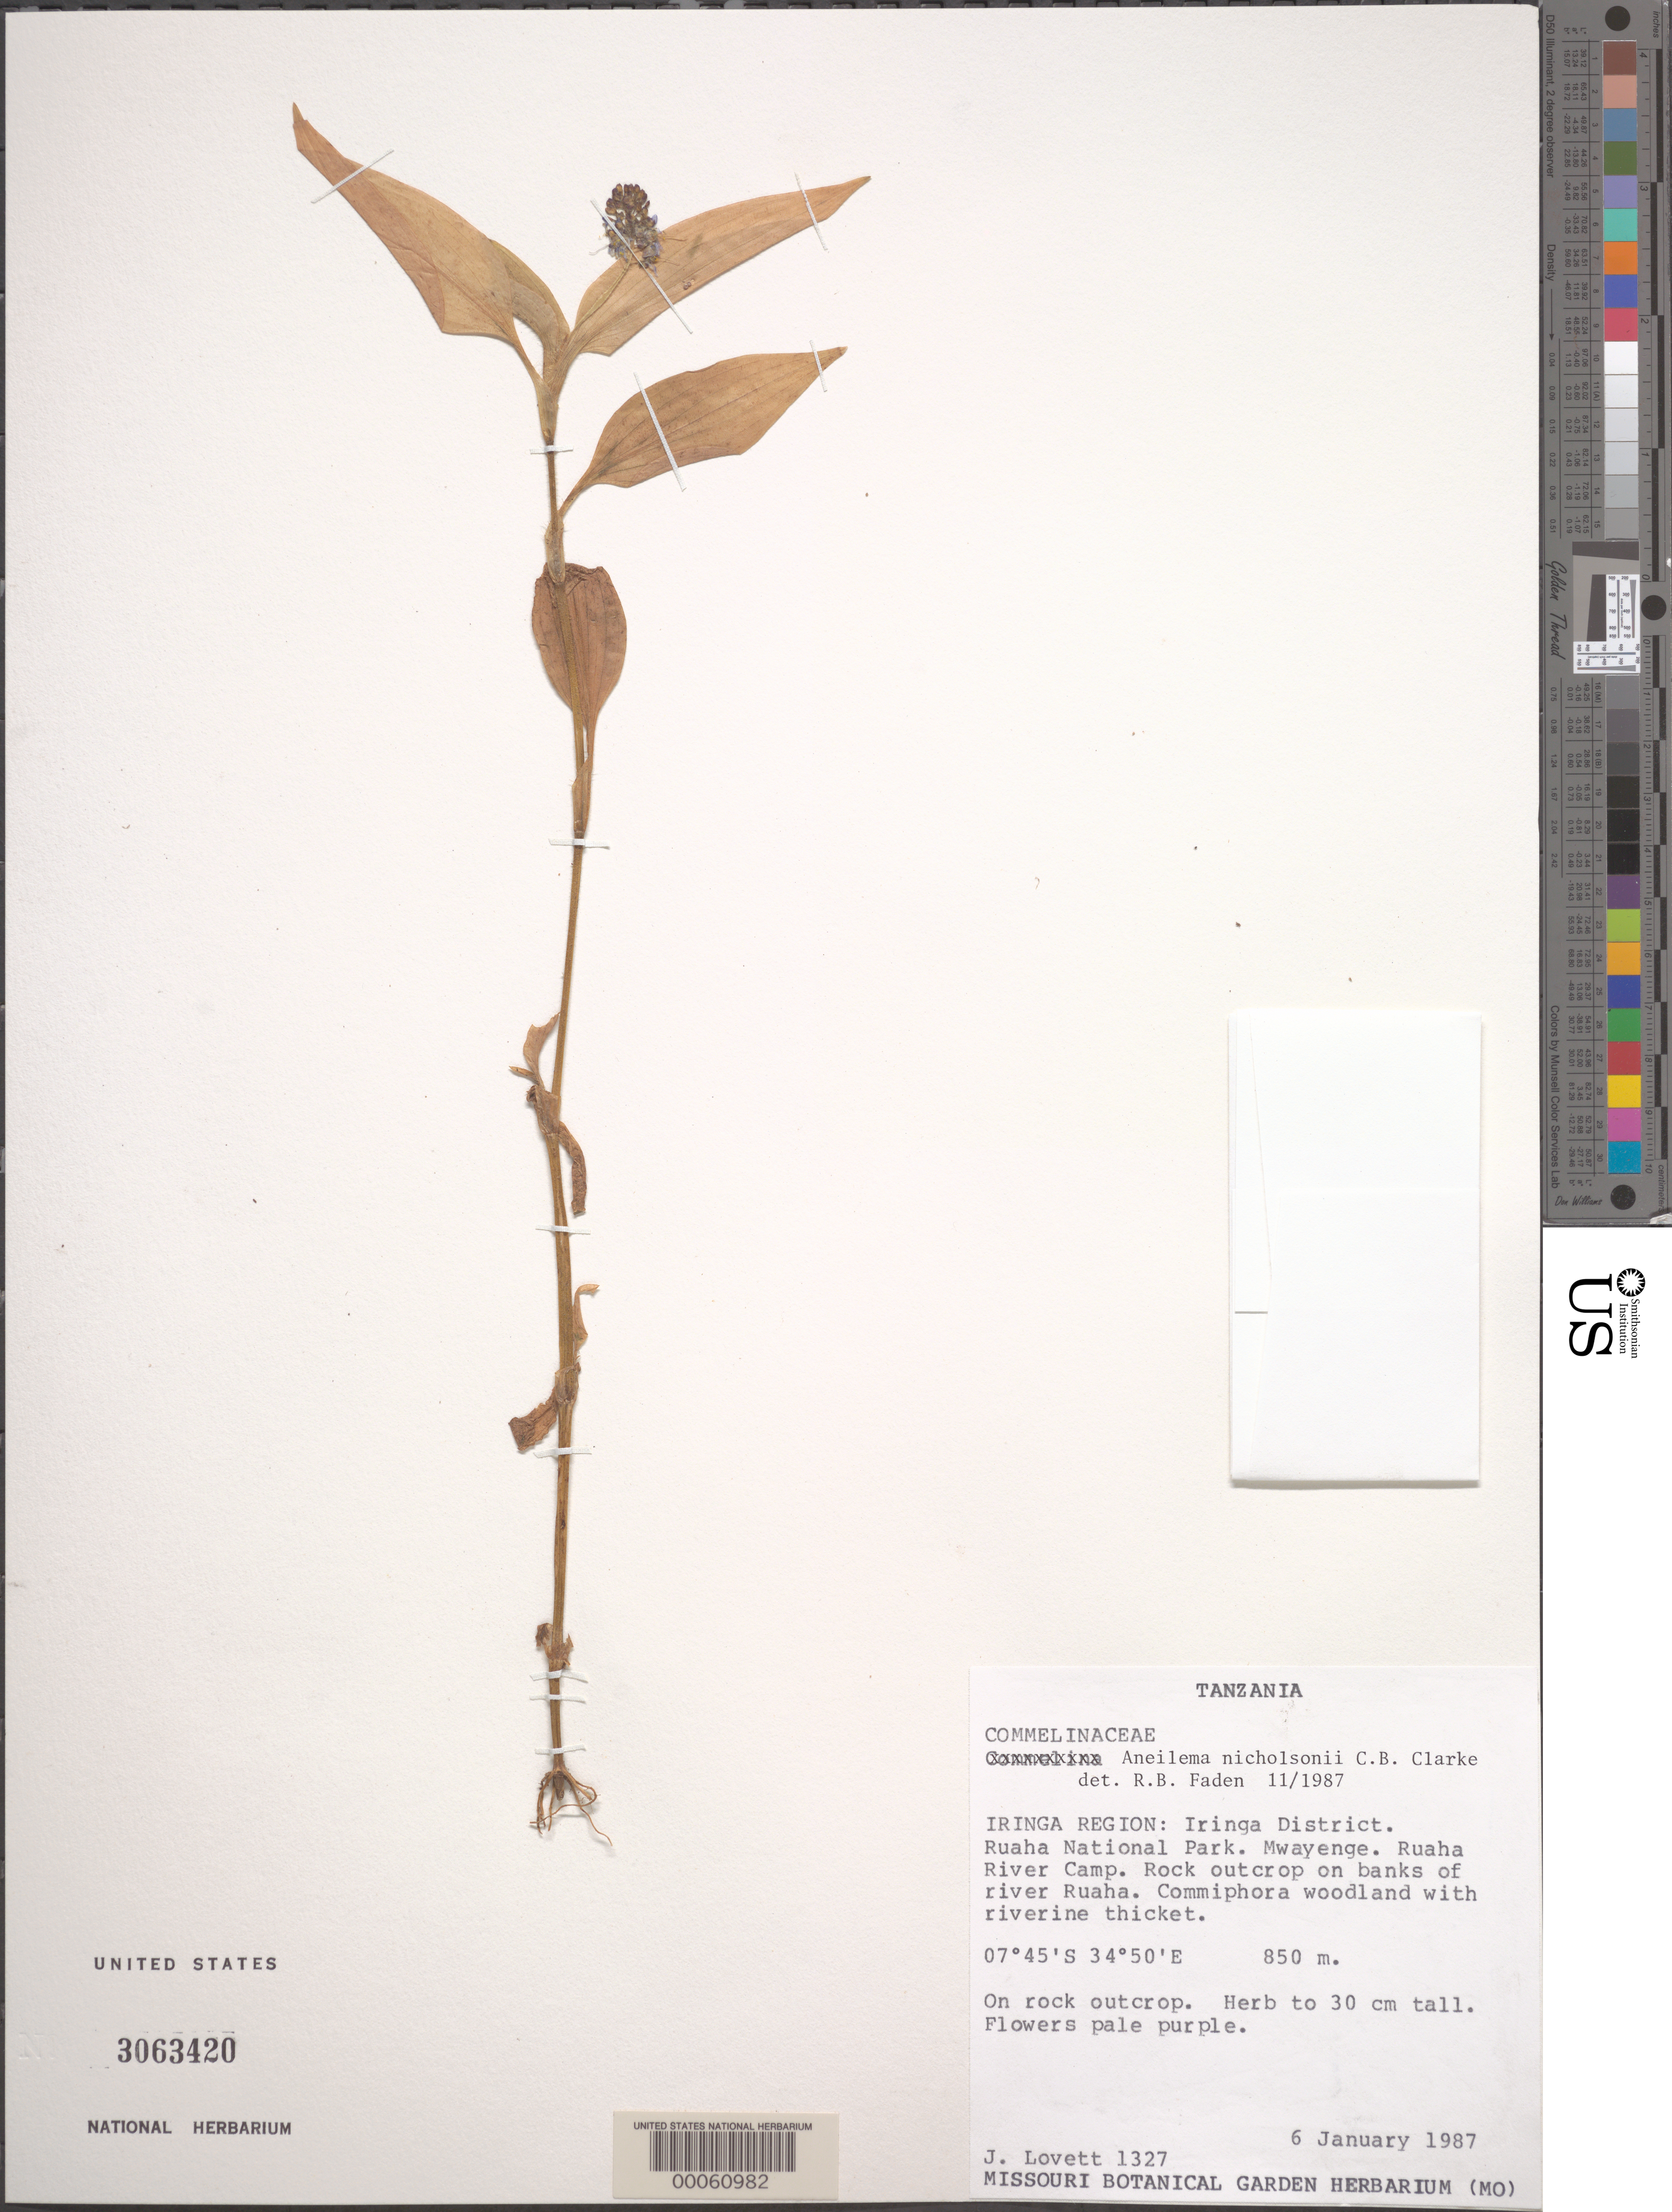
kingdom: Plantae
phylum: Tracheophyta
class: Liliopsida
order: Commelinales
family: Commelinaceae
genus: Aneilema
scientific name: Aneilema nicholsonii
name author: C.B. Clarke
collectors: J. Lovett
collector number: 1327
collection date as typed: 06 Jan 1987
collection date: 1987-01-06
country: Tanzania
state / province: Iringa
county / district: Iringa Dist.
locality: Ruhua nat'l park. mwayenge, ruhua river camp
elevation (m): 850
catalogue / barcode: US 3063420